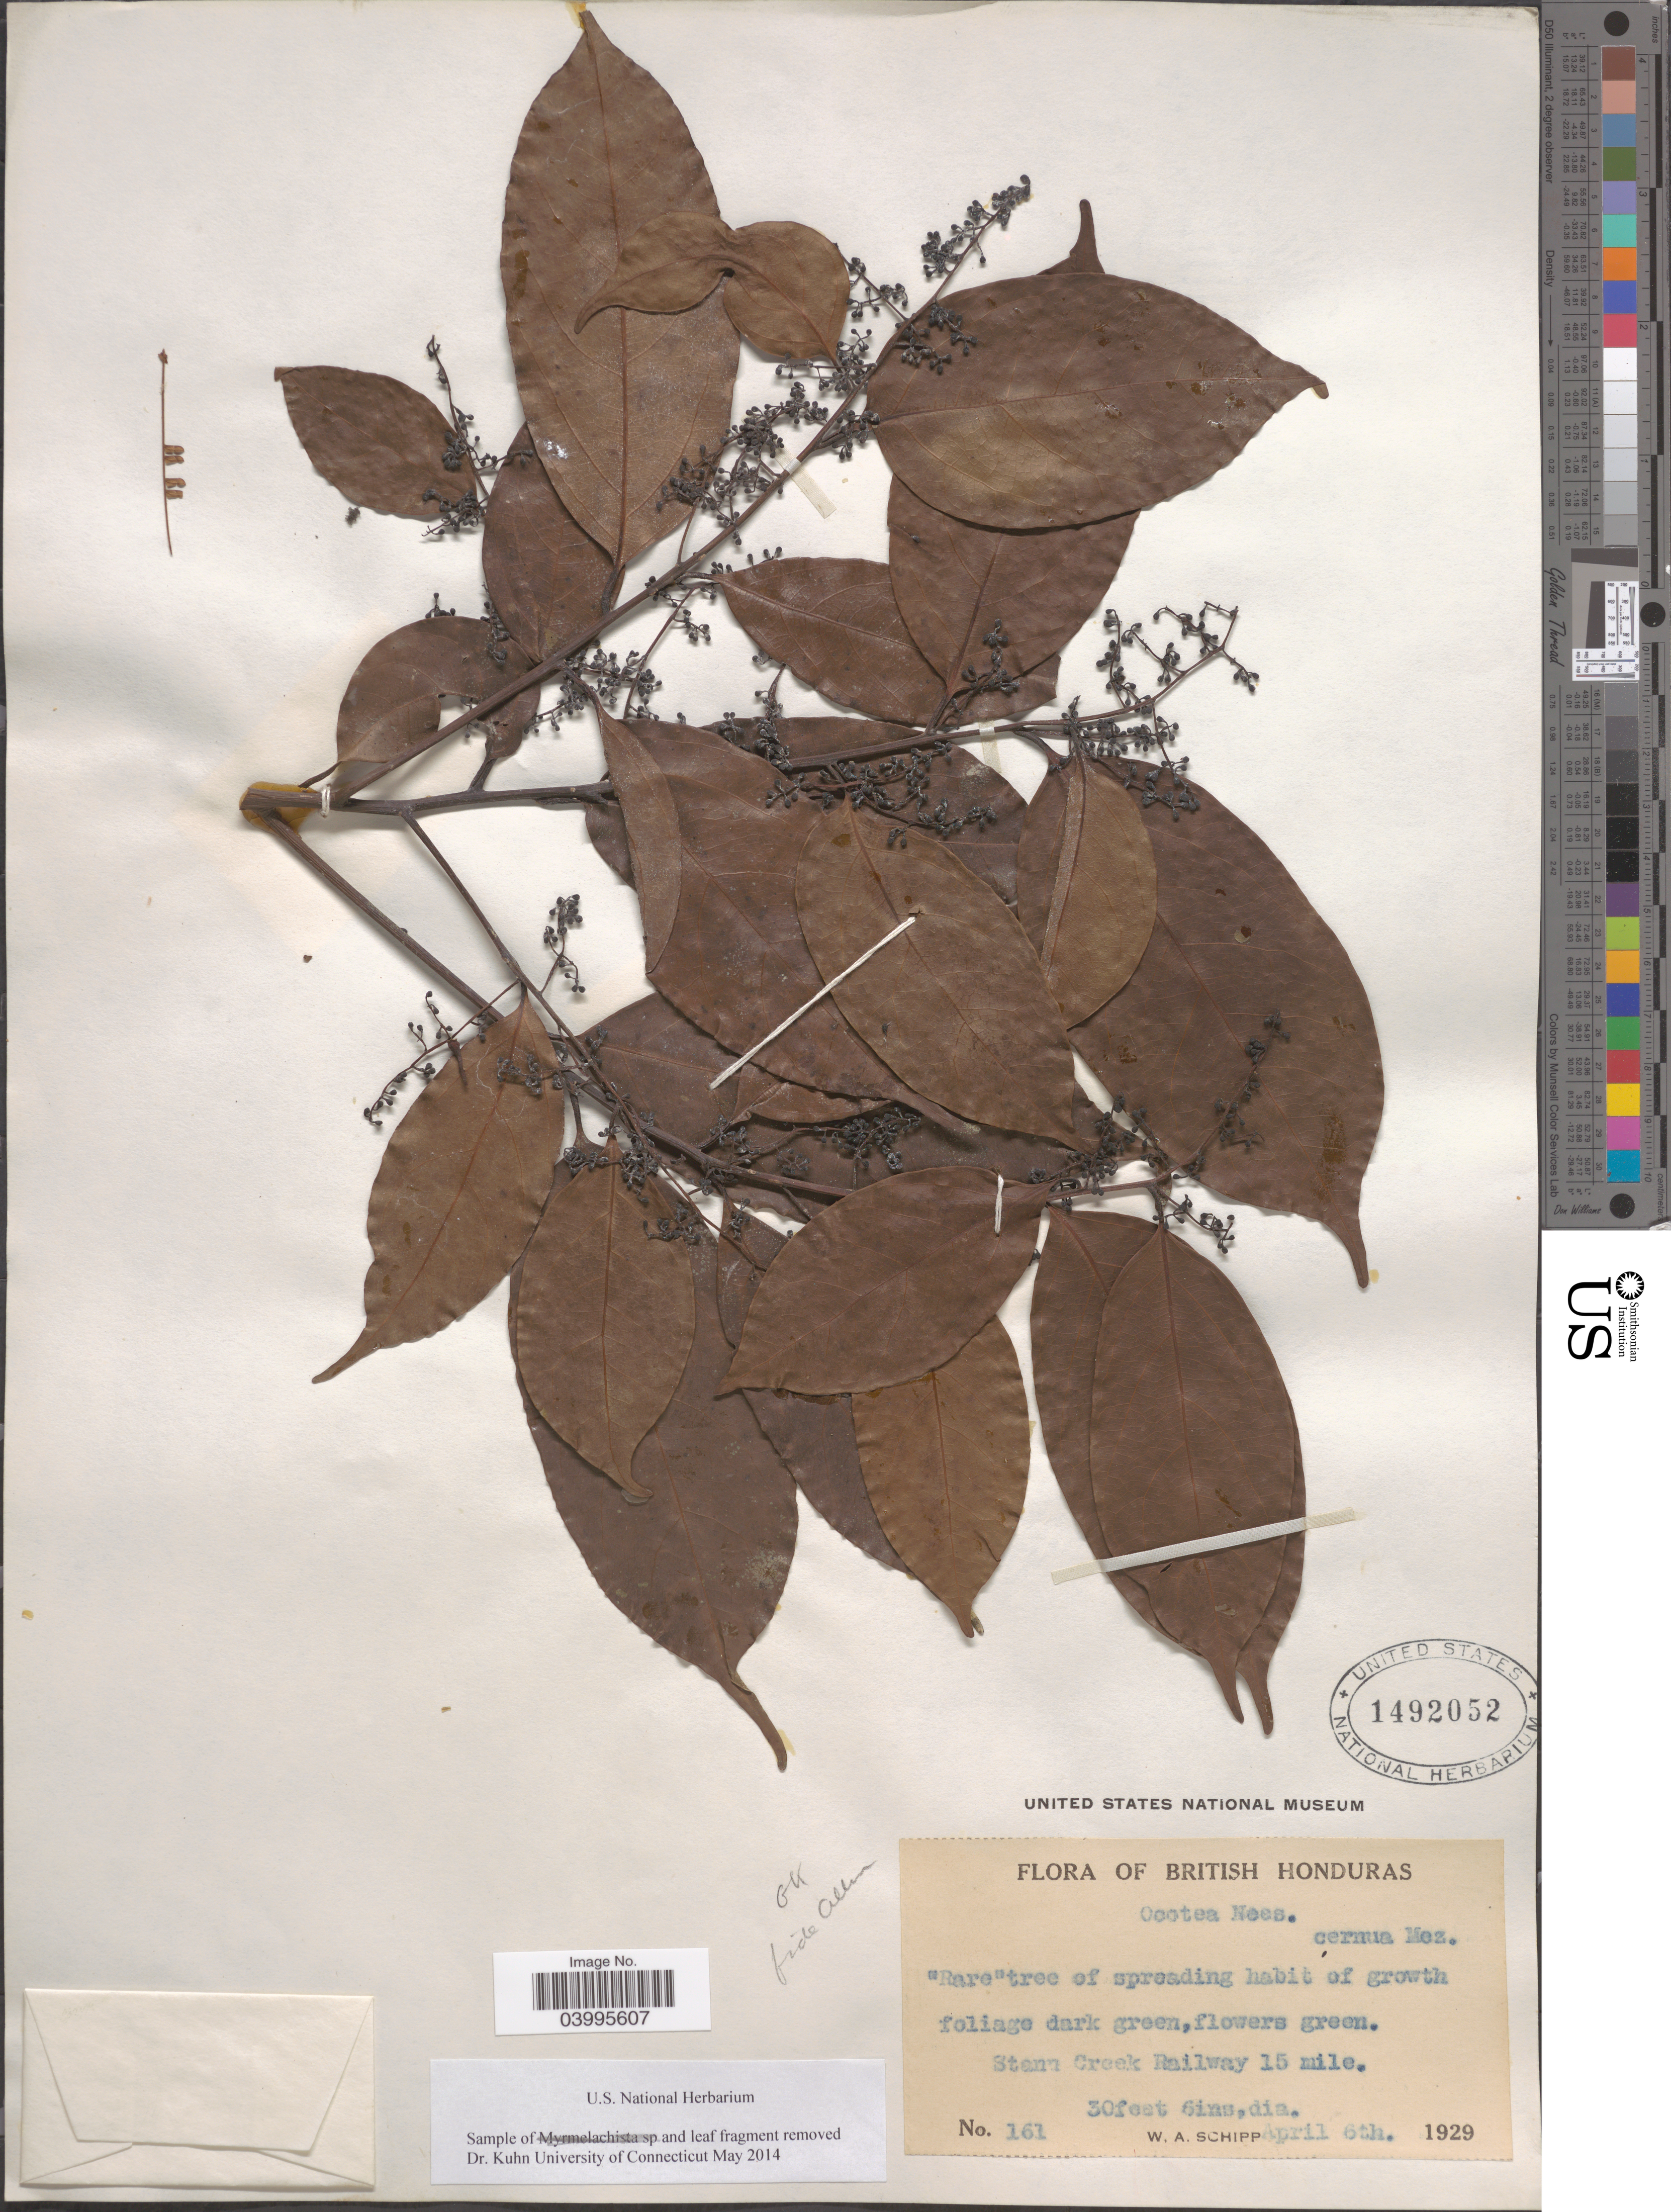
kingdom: Plantae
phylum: Tracheophyta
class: Magnoliopsida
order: Laurales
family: Lauraceae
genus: Ocotea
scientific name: Ocotea cernua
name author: (Nees) Mez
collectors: W. Schipp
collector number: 161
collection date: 1929-04-06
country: Belize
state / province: Stann Creek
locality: British Honduras. Stann Creek Railway 15 mile.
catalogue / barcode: US 1492052